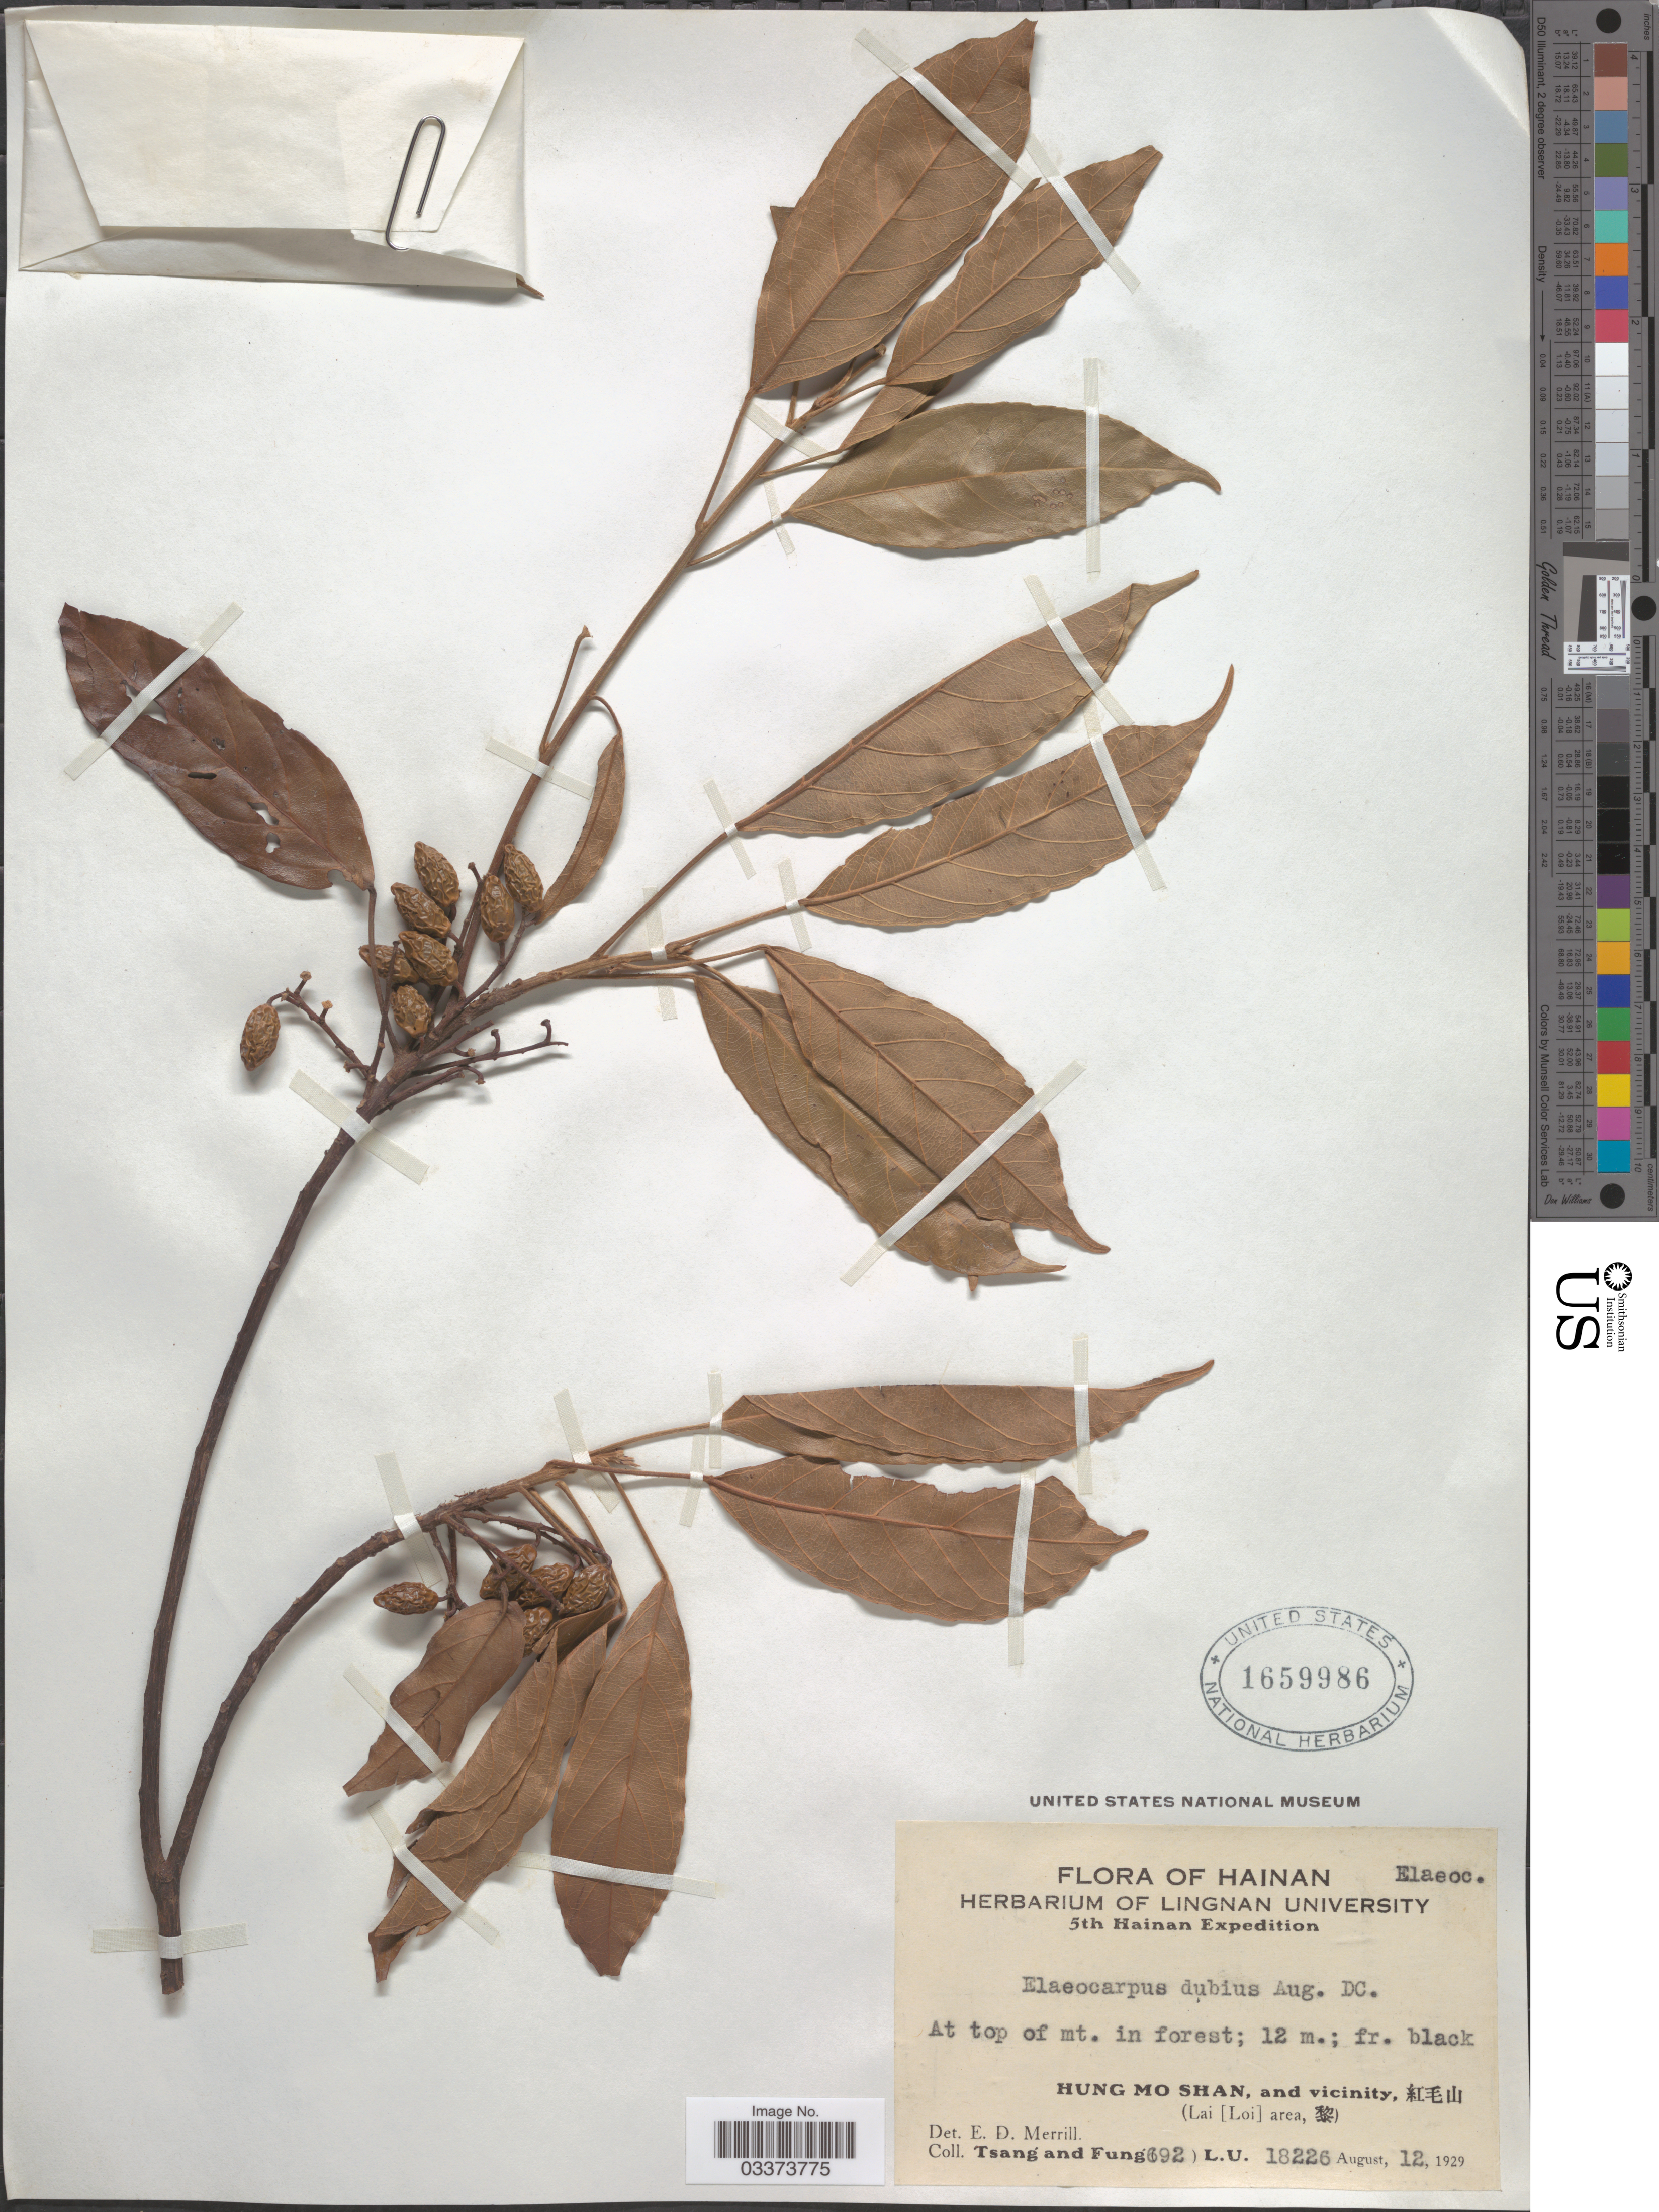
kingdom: Plantae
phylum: Tracheophyta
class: Magnoliopsida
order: Oxalidales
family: Elaeocarpaceae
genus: Elaeocarpus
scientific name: Elaeocarpus dubius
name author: DC.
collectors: -- Tsang & Fung, --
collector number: (692)L.U.18226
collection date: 1929-08-12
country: China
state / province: Hainan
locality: HuMo Shan, and vicinity, (Lai (Loi) area/ Li and Miao Autonomous Prefecture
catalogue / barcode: US 1659986